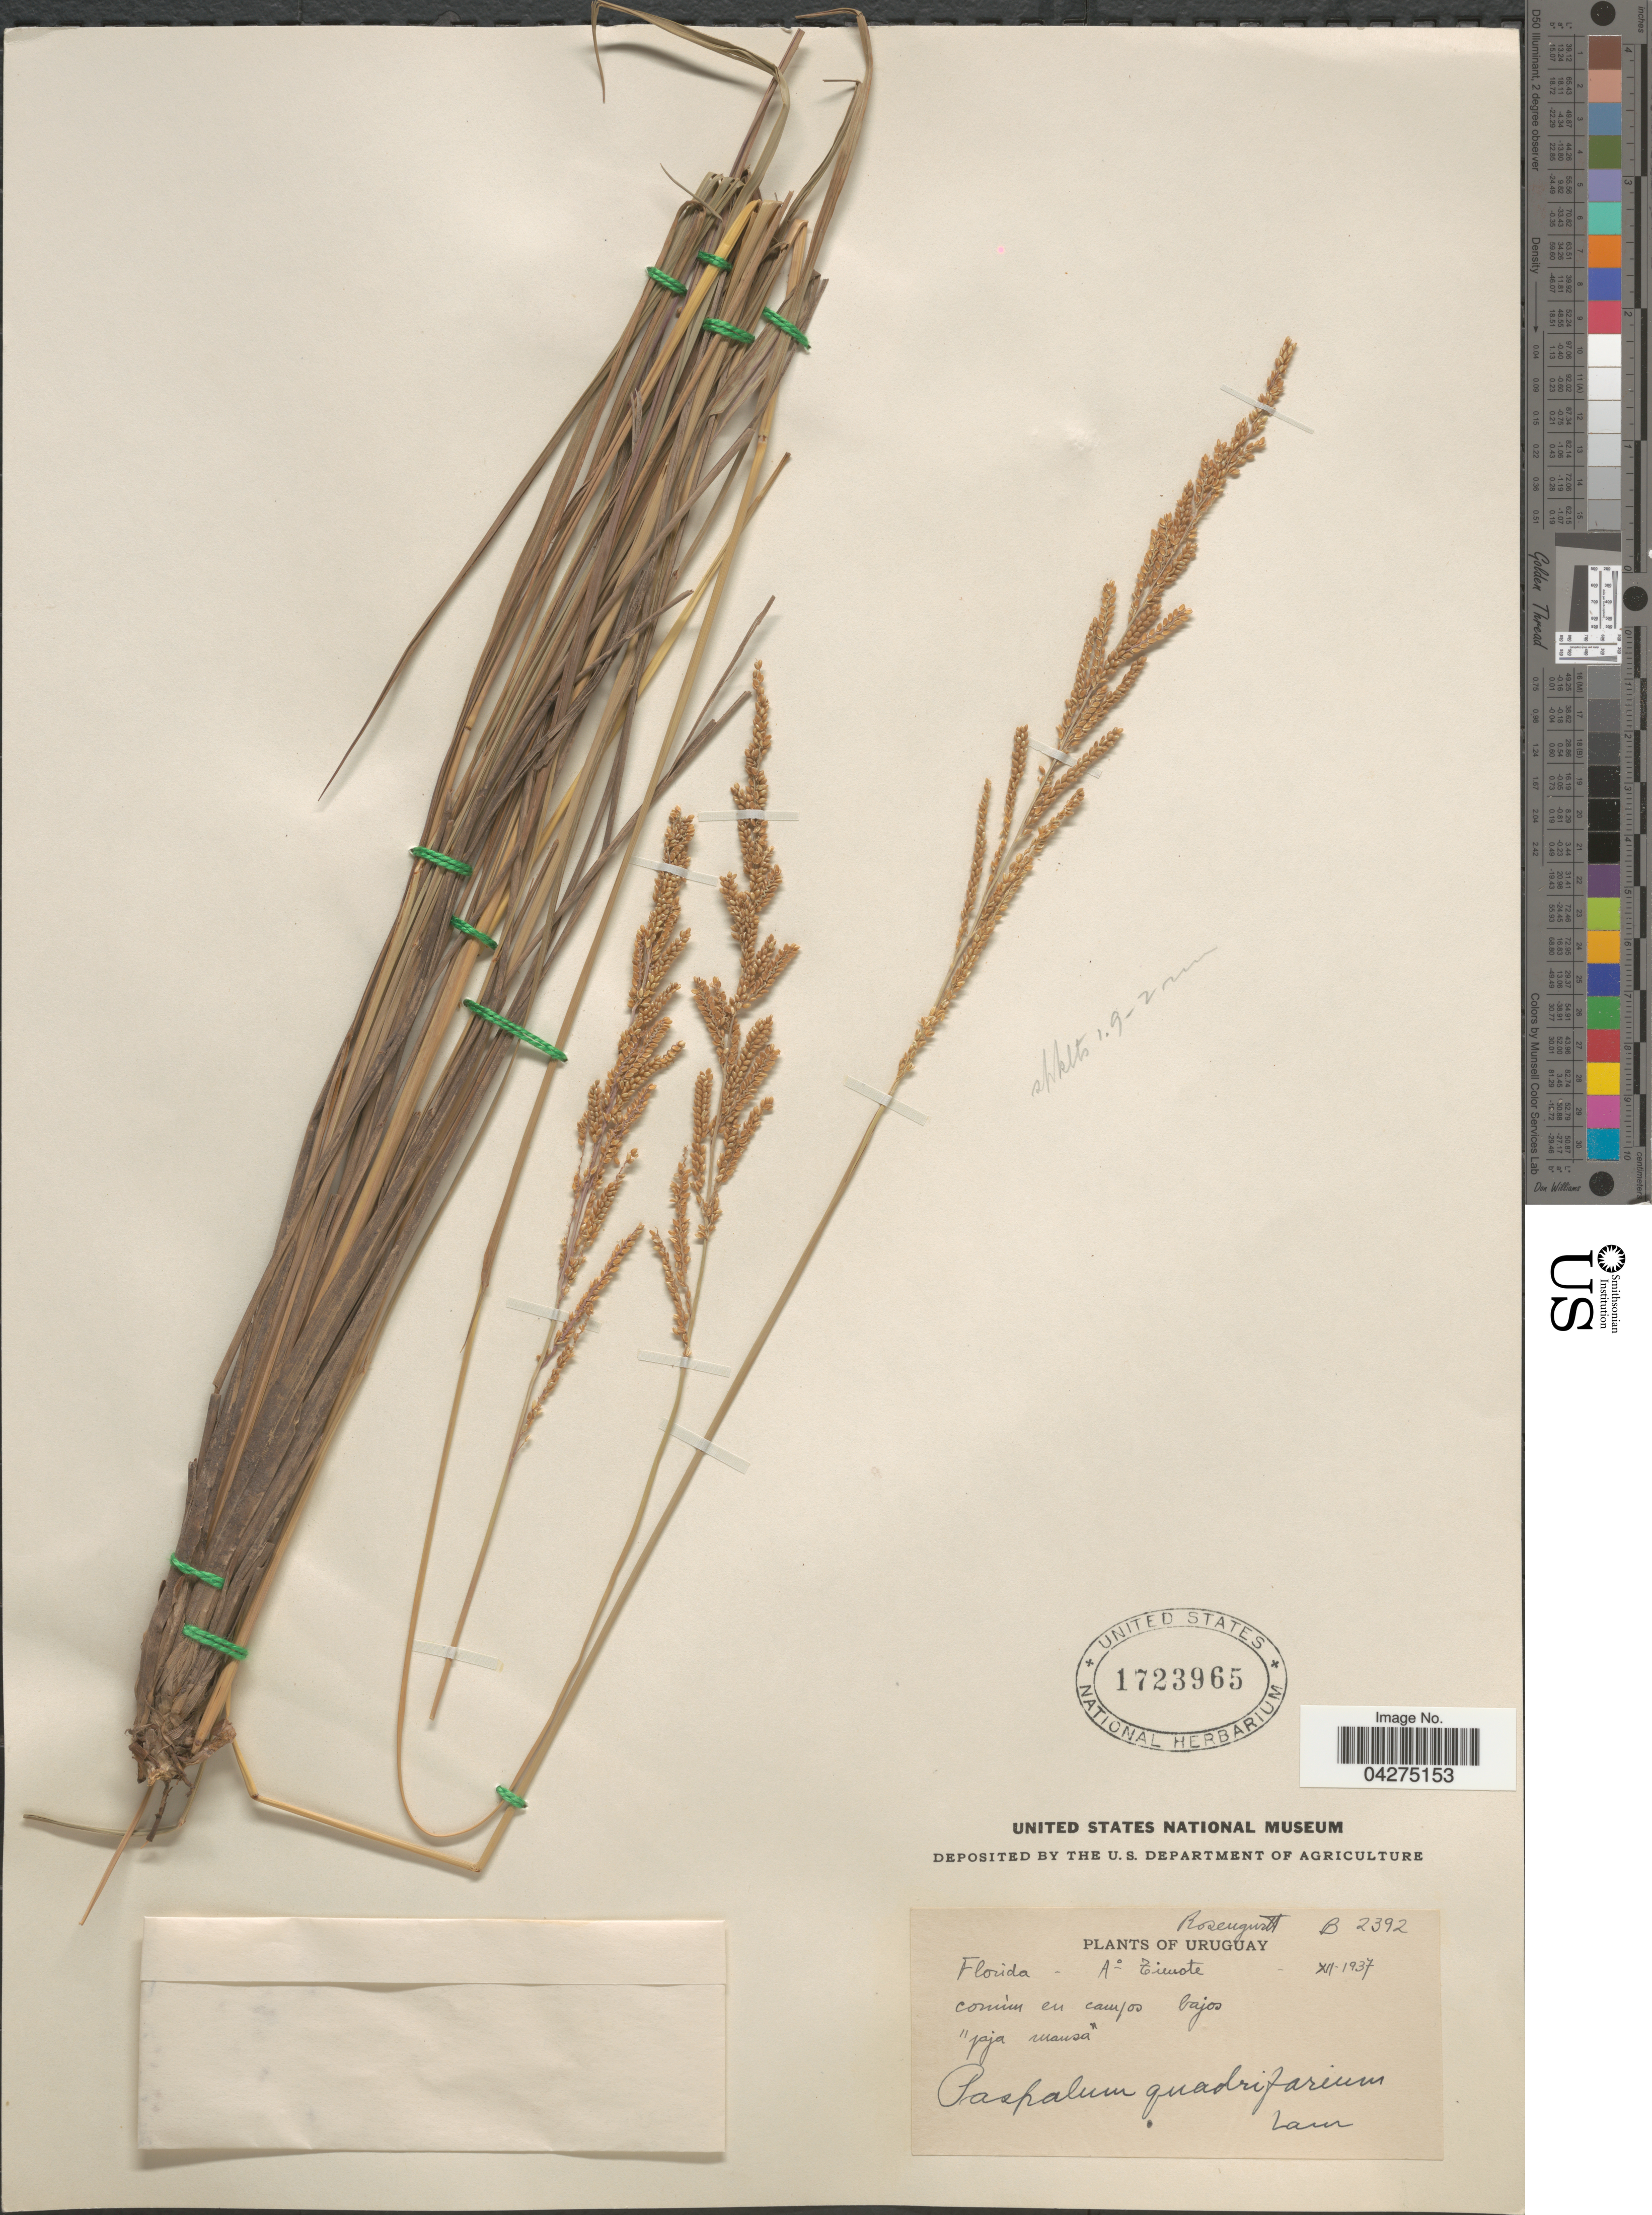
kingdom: Plantae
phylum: Tracheophyta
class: Liliopsida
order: Poales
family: Poaceae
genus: Paspalum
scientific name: Paspalum quadrifarium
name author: Lam.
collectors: Rosengurtt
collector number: B2392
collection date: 1937-12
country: Uruguay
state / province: Florida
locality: A° Timote. Común en campos bajos.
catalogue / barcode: US 1723965